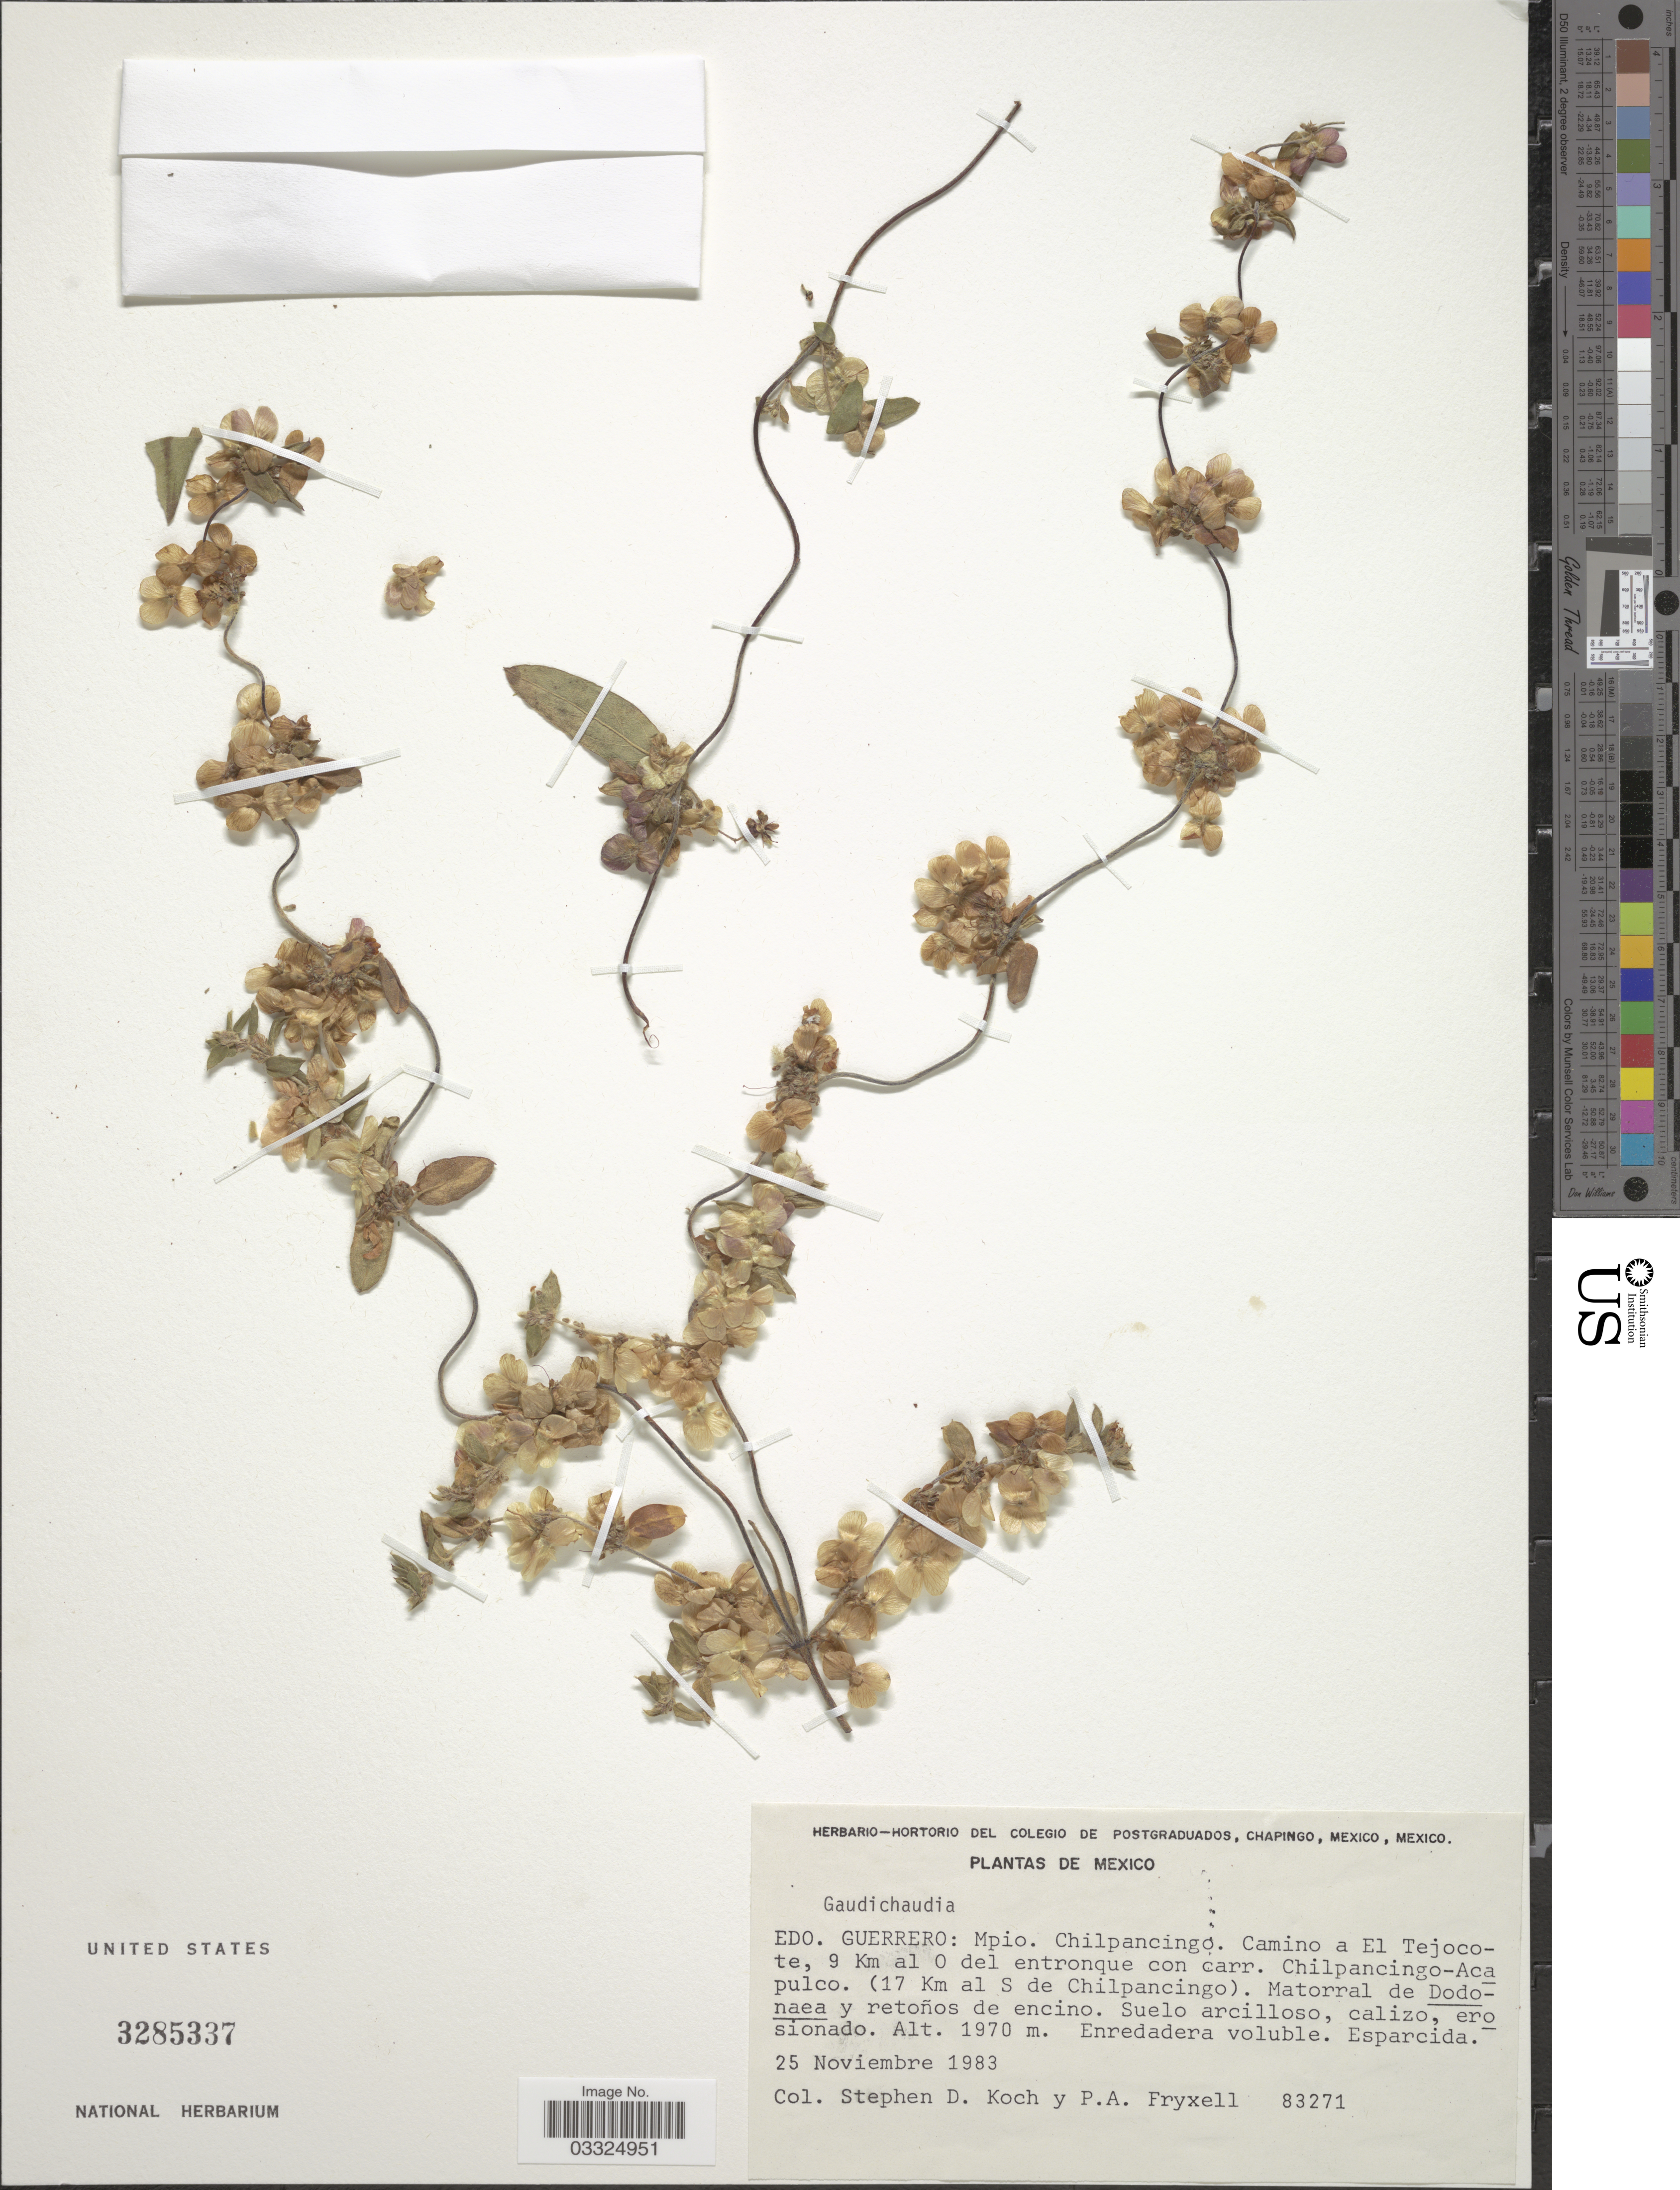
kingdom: Plantae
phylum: Tracheophyta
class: Magnoliopsida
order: Malpighiales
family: Malpighiaceae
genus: Gaudichaudia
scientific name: Gaudichaudia sp.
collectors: S. D. Koch & P. A. Fryxell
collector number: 83271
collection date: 1983-11-25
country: Mexico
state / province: Guerrero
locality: Mpio. Chilpancingo. Camino a El Tejocote, 9 Km al O del entronque con carr. Chilpancingo-Acapulco. (17 Km al S de Chilpancingo).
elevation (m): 1970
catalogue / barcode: US 3285337